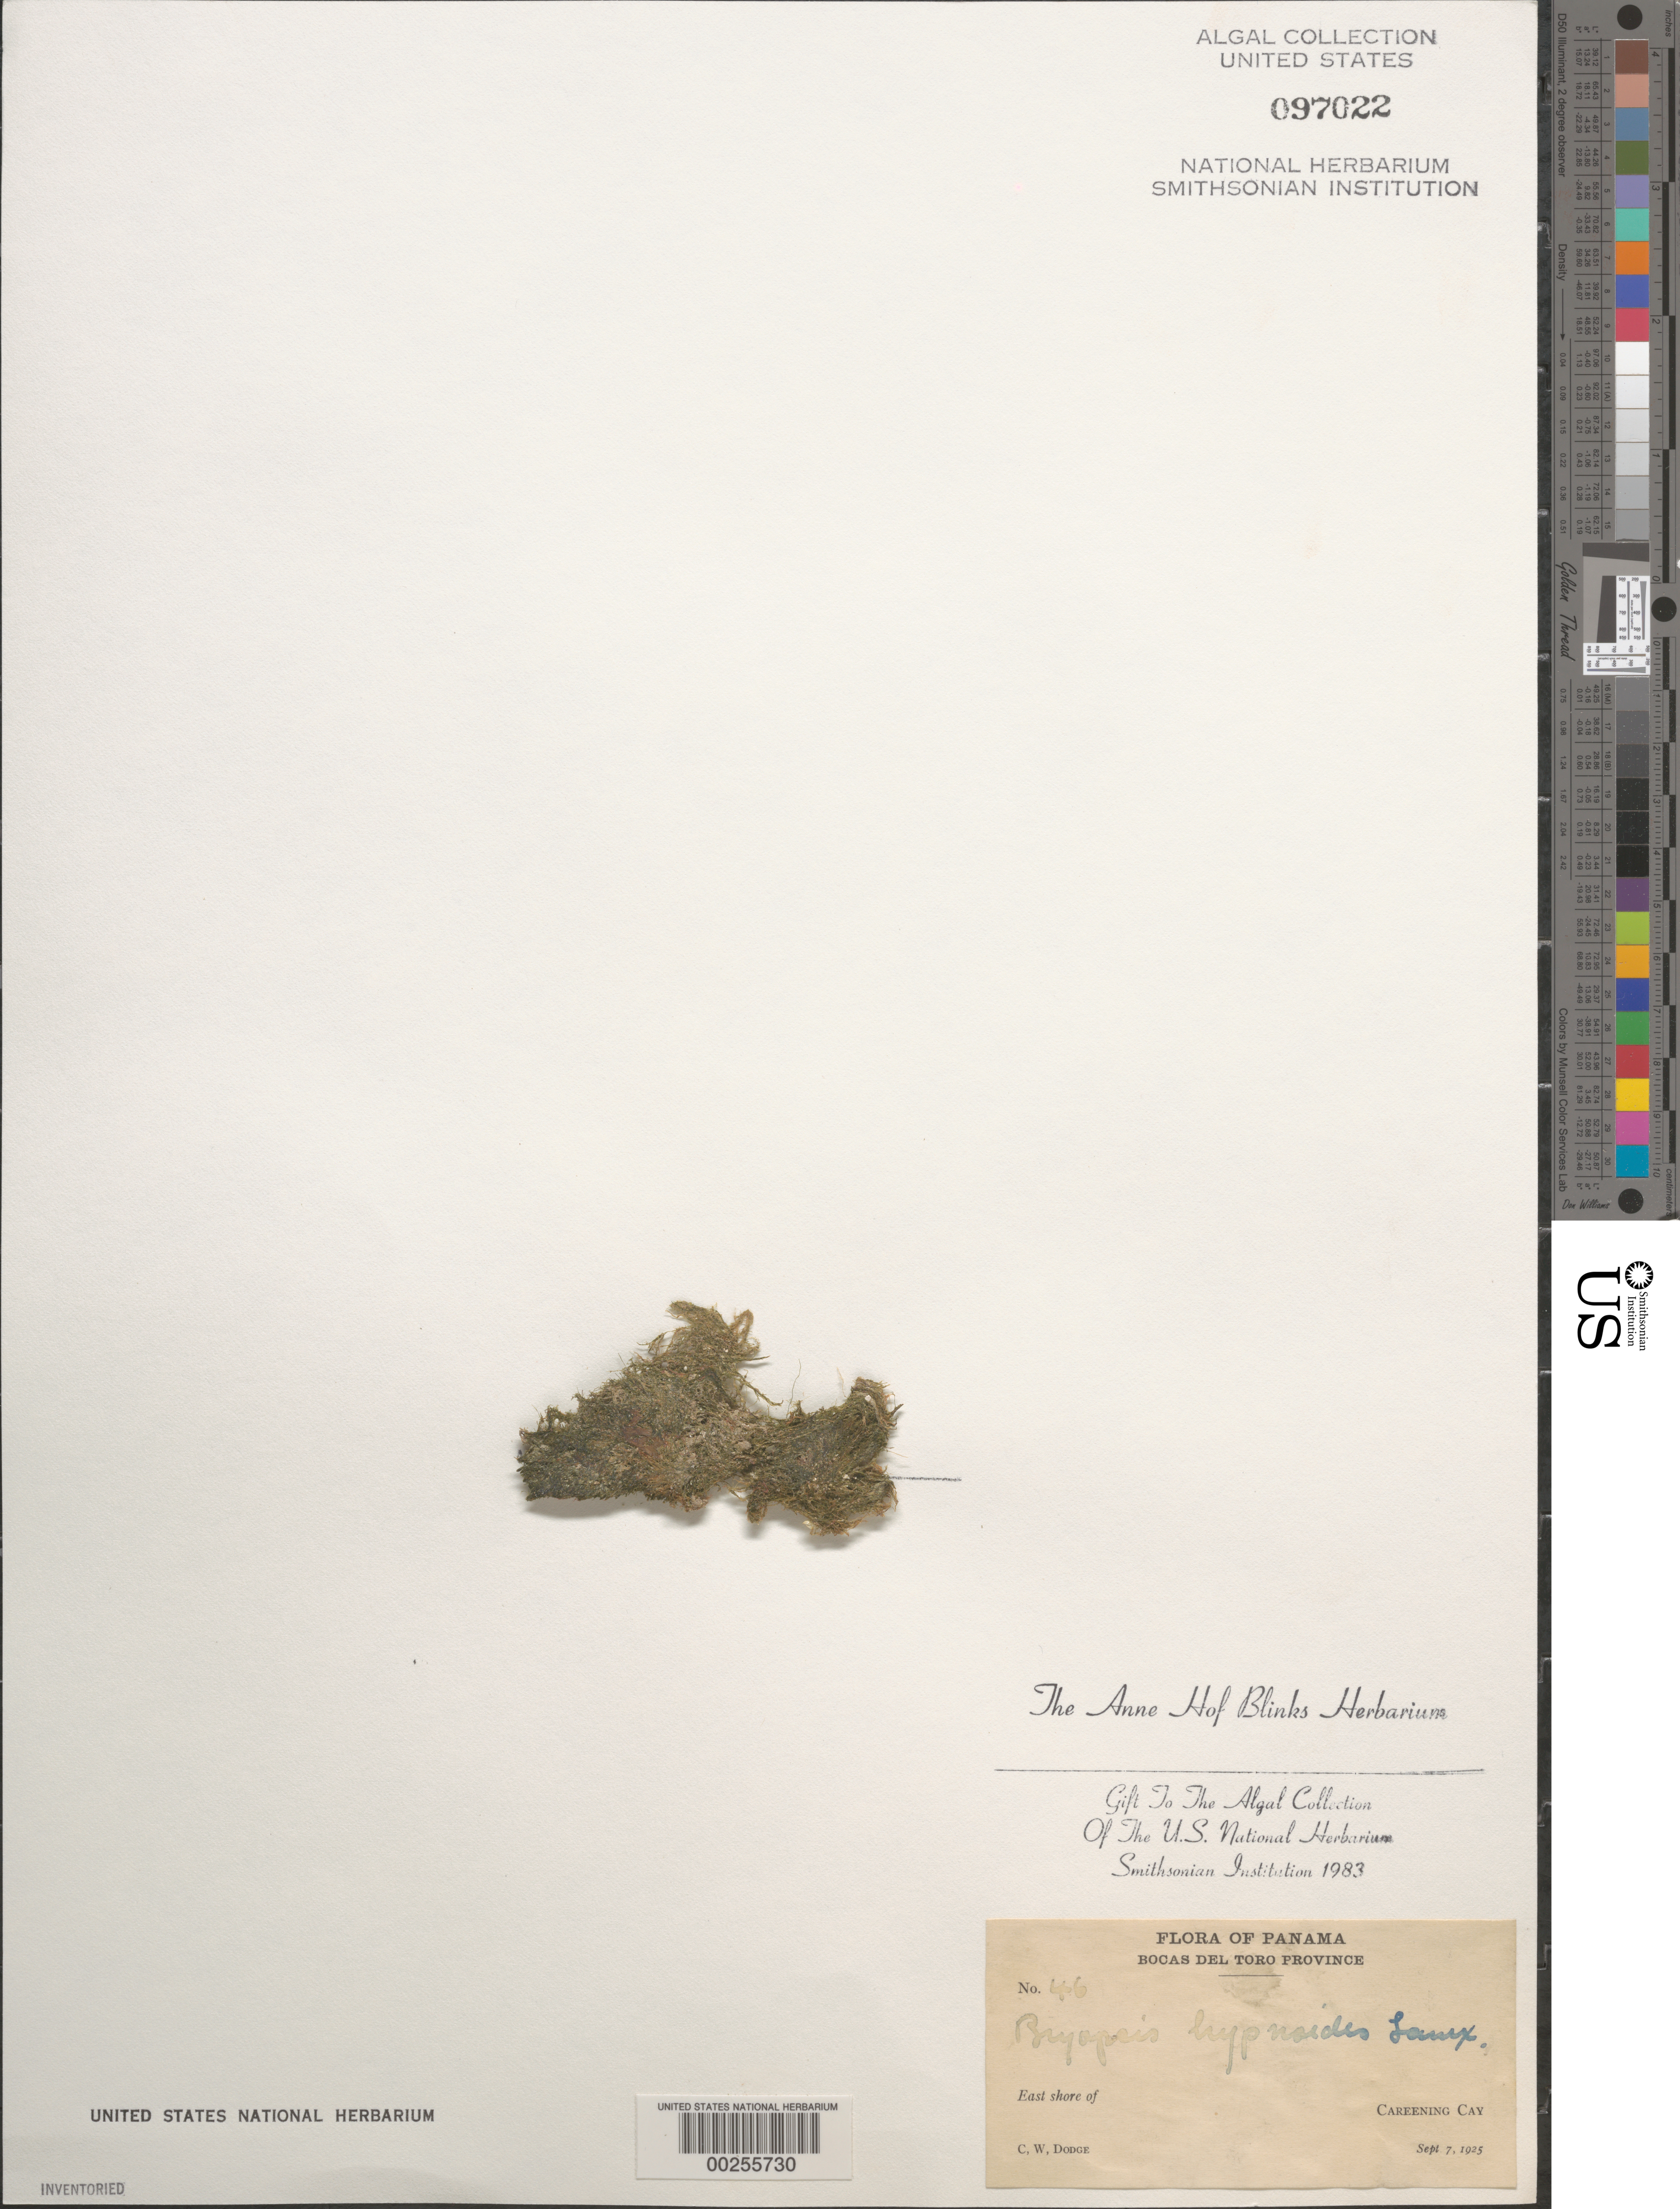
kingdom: Plantae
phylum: Chlorophyta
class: Ulvophyceae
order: Bryopsidales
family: Bryopsidaceae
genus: Bryopsis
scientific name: Bryopsis hypnoides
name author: J.V.Lamouroux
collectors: C. Dodge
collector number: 46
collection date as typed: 07 Sep 1925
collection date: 1925-09-07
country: Panama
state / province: Bocas del Toro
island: Careening Cay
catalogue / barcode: US 97022